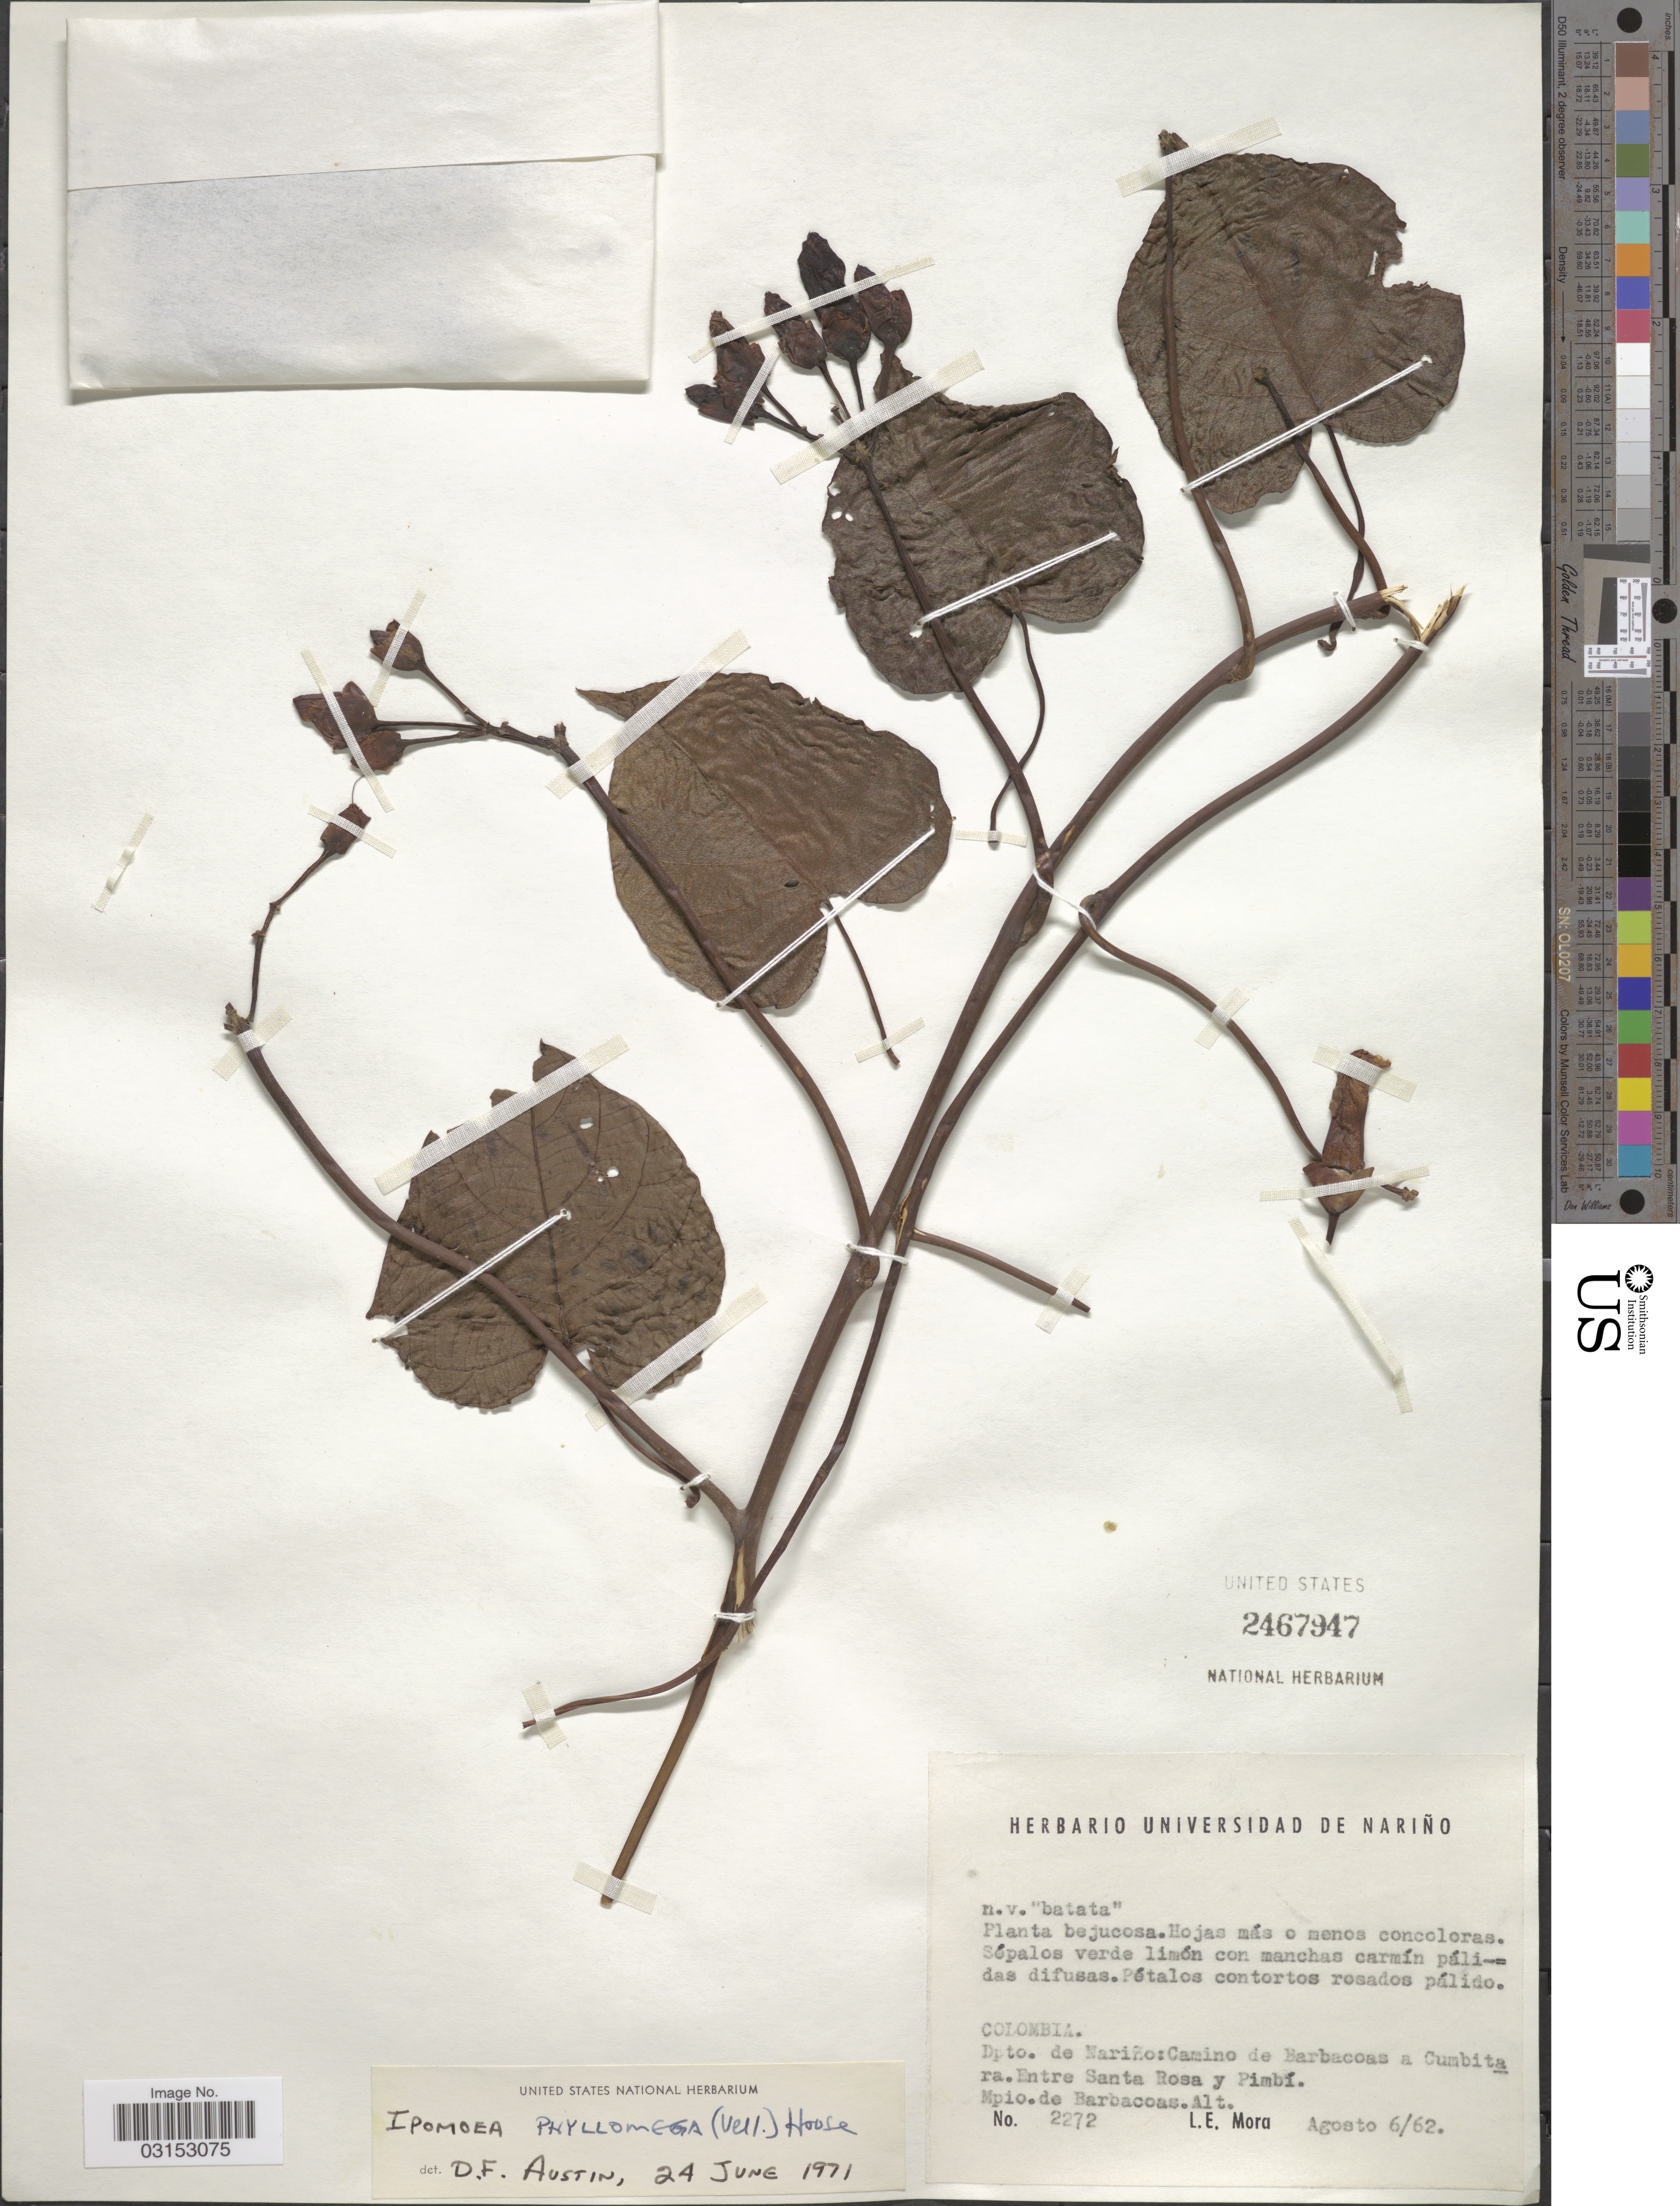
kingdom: Plantae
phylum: Tracheophyta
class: Magnoliopsida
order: Solanales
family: Convolvulaceae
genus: Ipomoea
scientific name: Ipomoea pterodes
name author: Choisy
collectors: L. Mora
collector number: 2272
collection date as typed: Transcribed d/m/y: 6/8/62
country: Colombia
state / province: Nariño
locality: Dpto. de Nariño: Camino de Barbacoas a Cumbitara. Entre Santa Rosa y Pimbí. Mpio. de Barbacoas.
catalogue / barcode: US 2467947